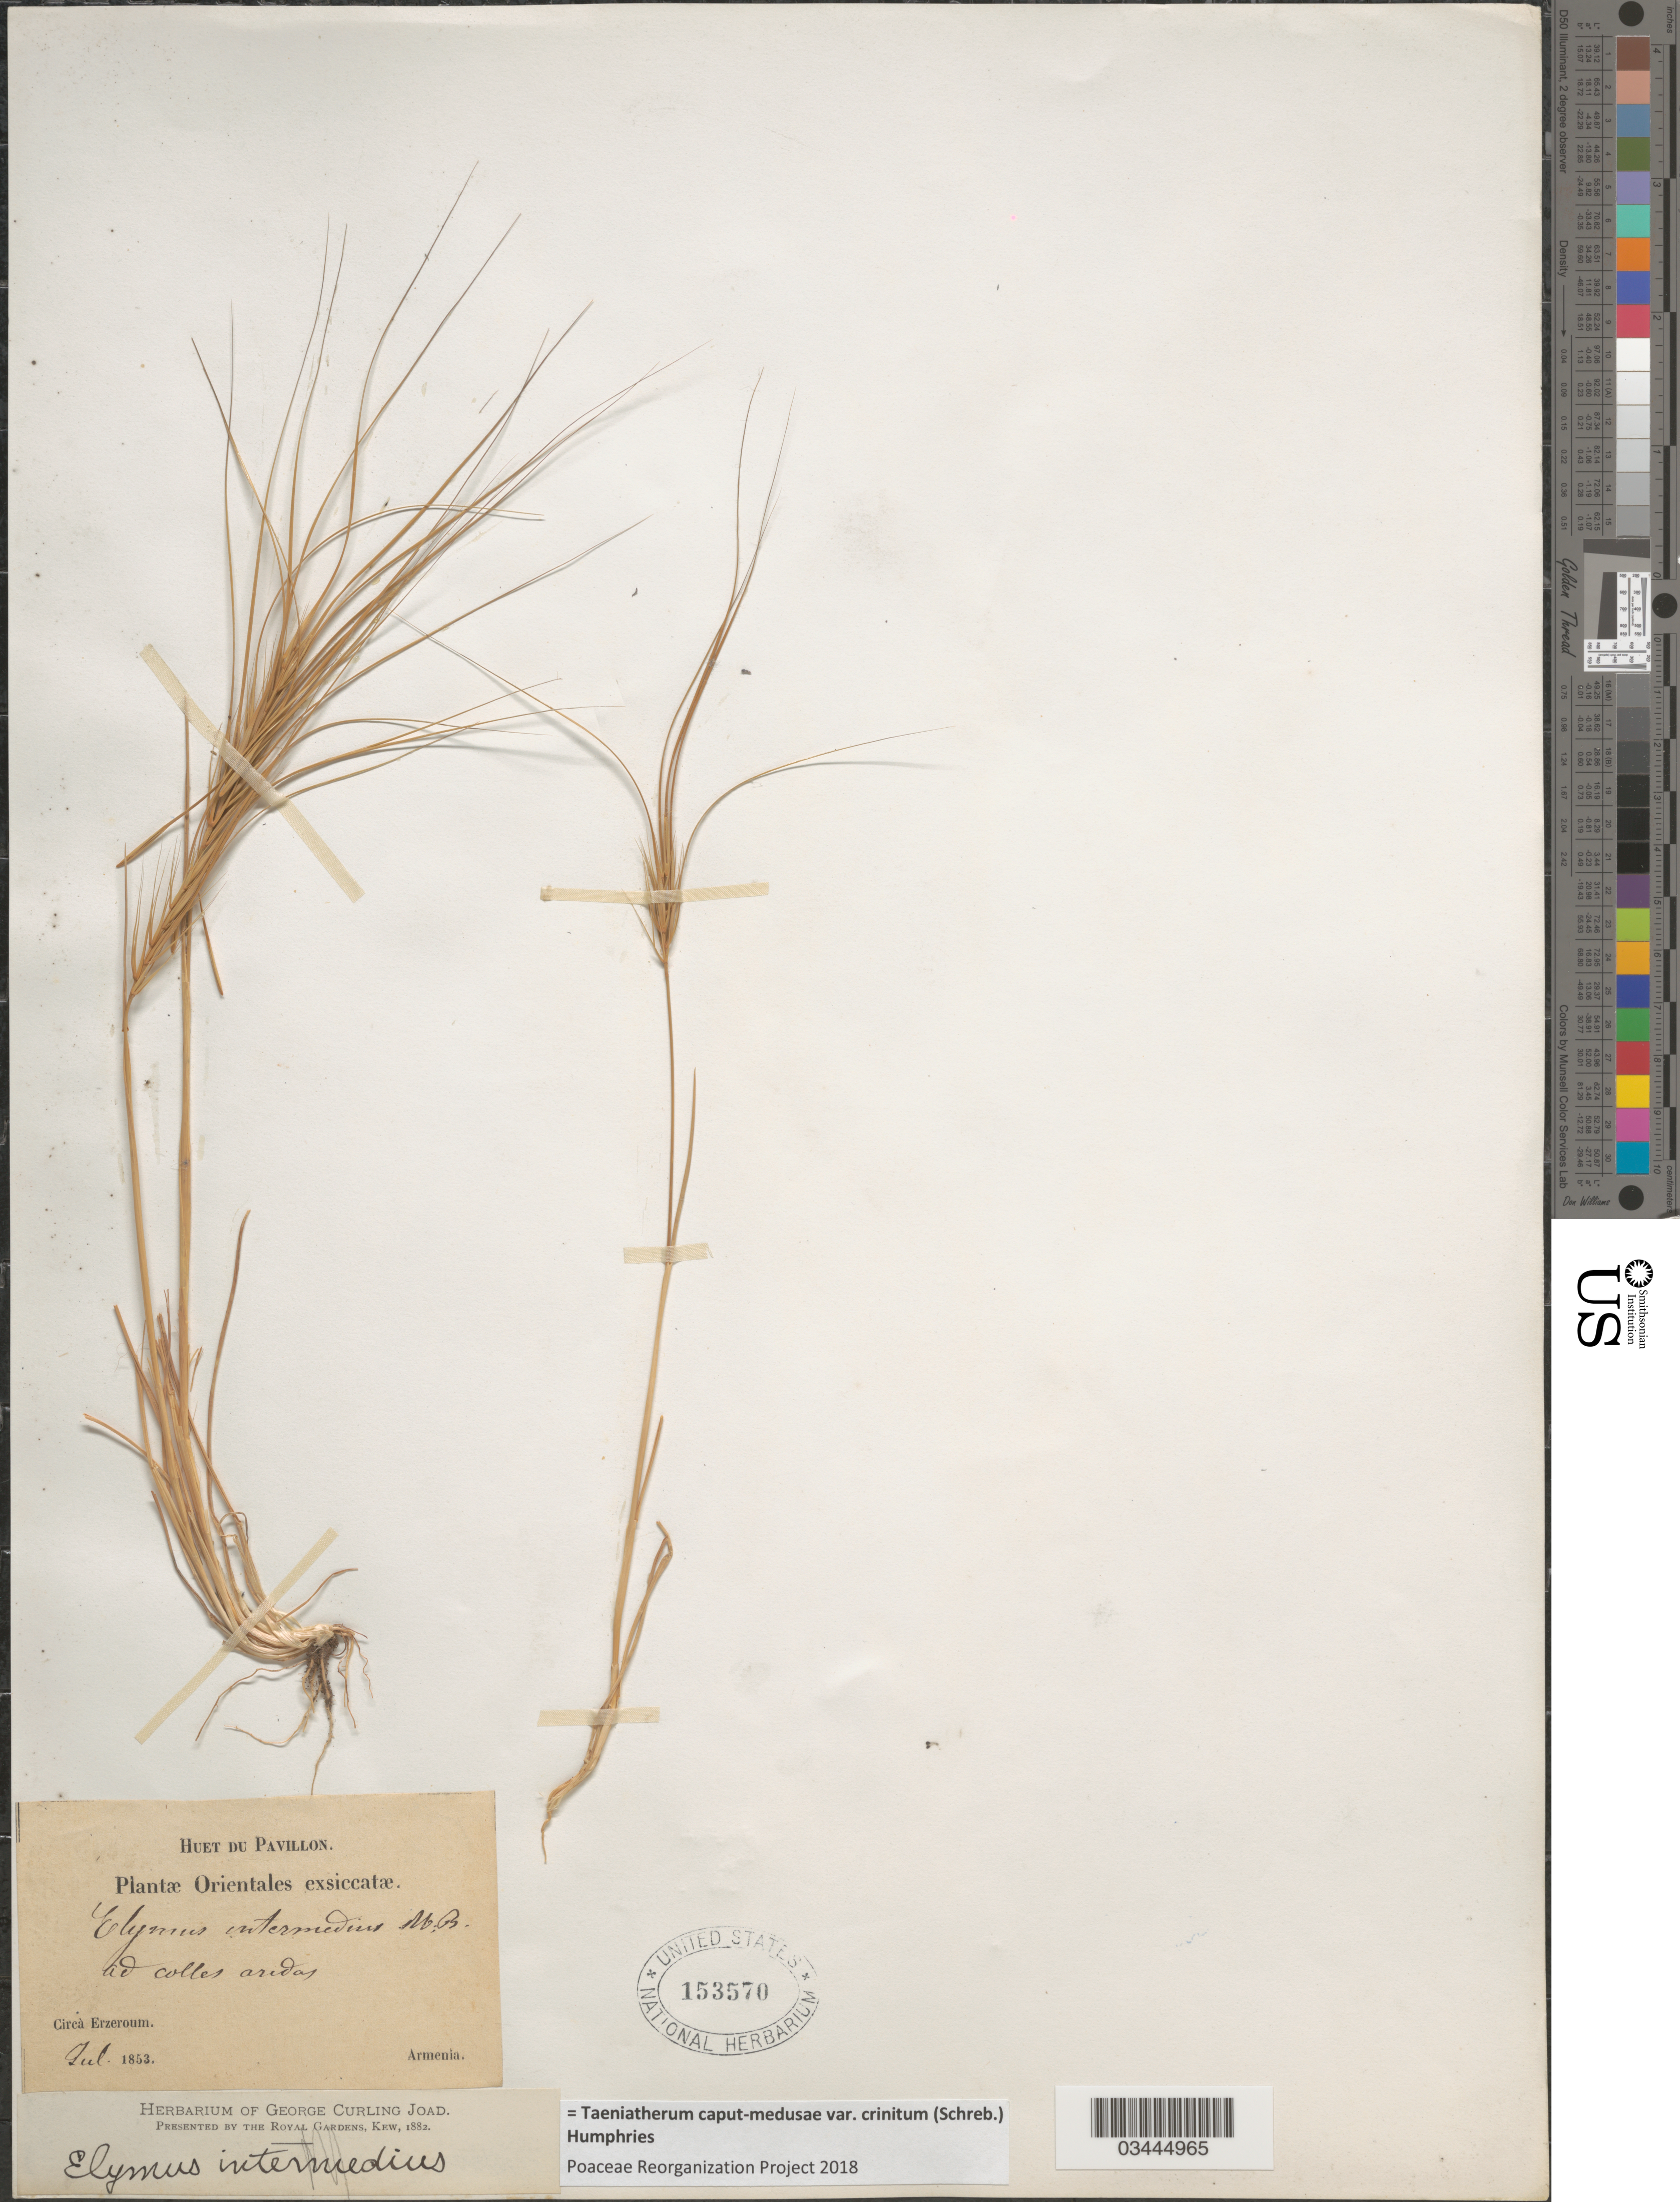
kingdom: Plantae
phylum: Tracheophyta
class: Liliopsida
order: Poales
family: Poaceae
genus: Taeniatherum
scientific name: Taeniatherum caput-medusae var. crinitum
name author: (Schreb.) Humphries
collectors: Huet du Pavillon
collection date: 1853-07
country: Turkey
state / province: Erzurum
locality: Orientales. Ad colles aridas. Circà Erzeroum. Armenia.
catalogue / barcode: US 153570